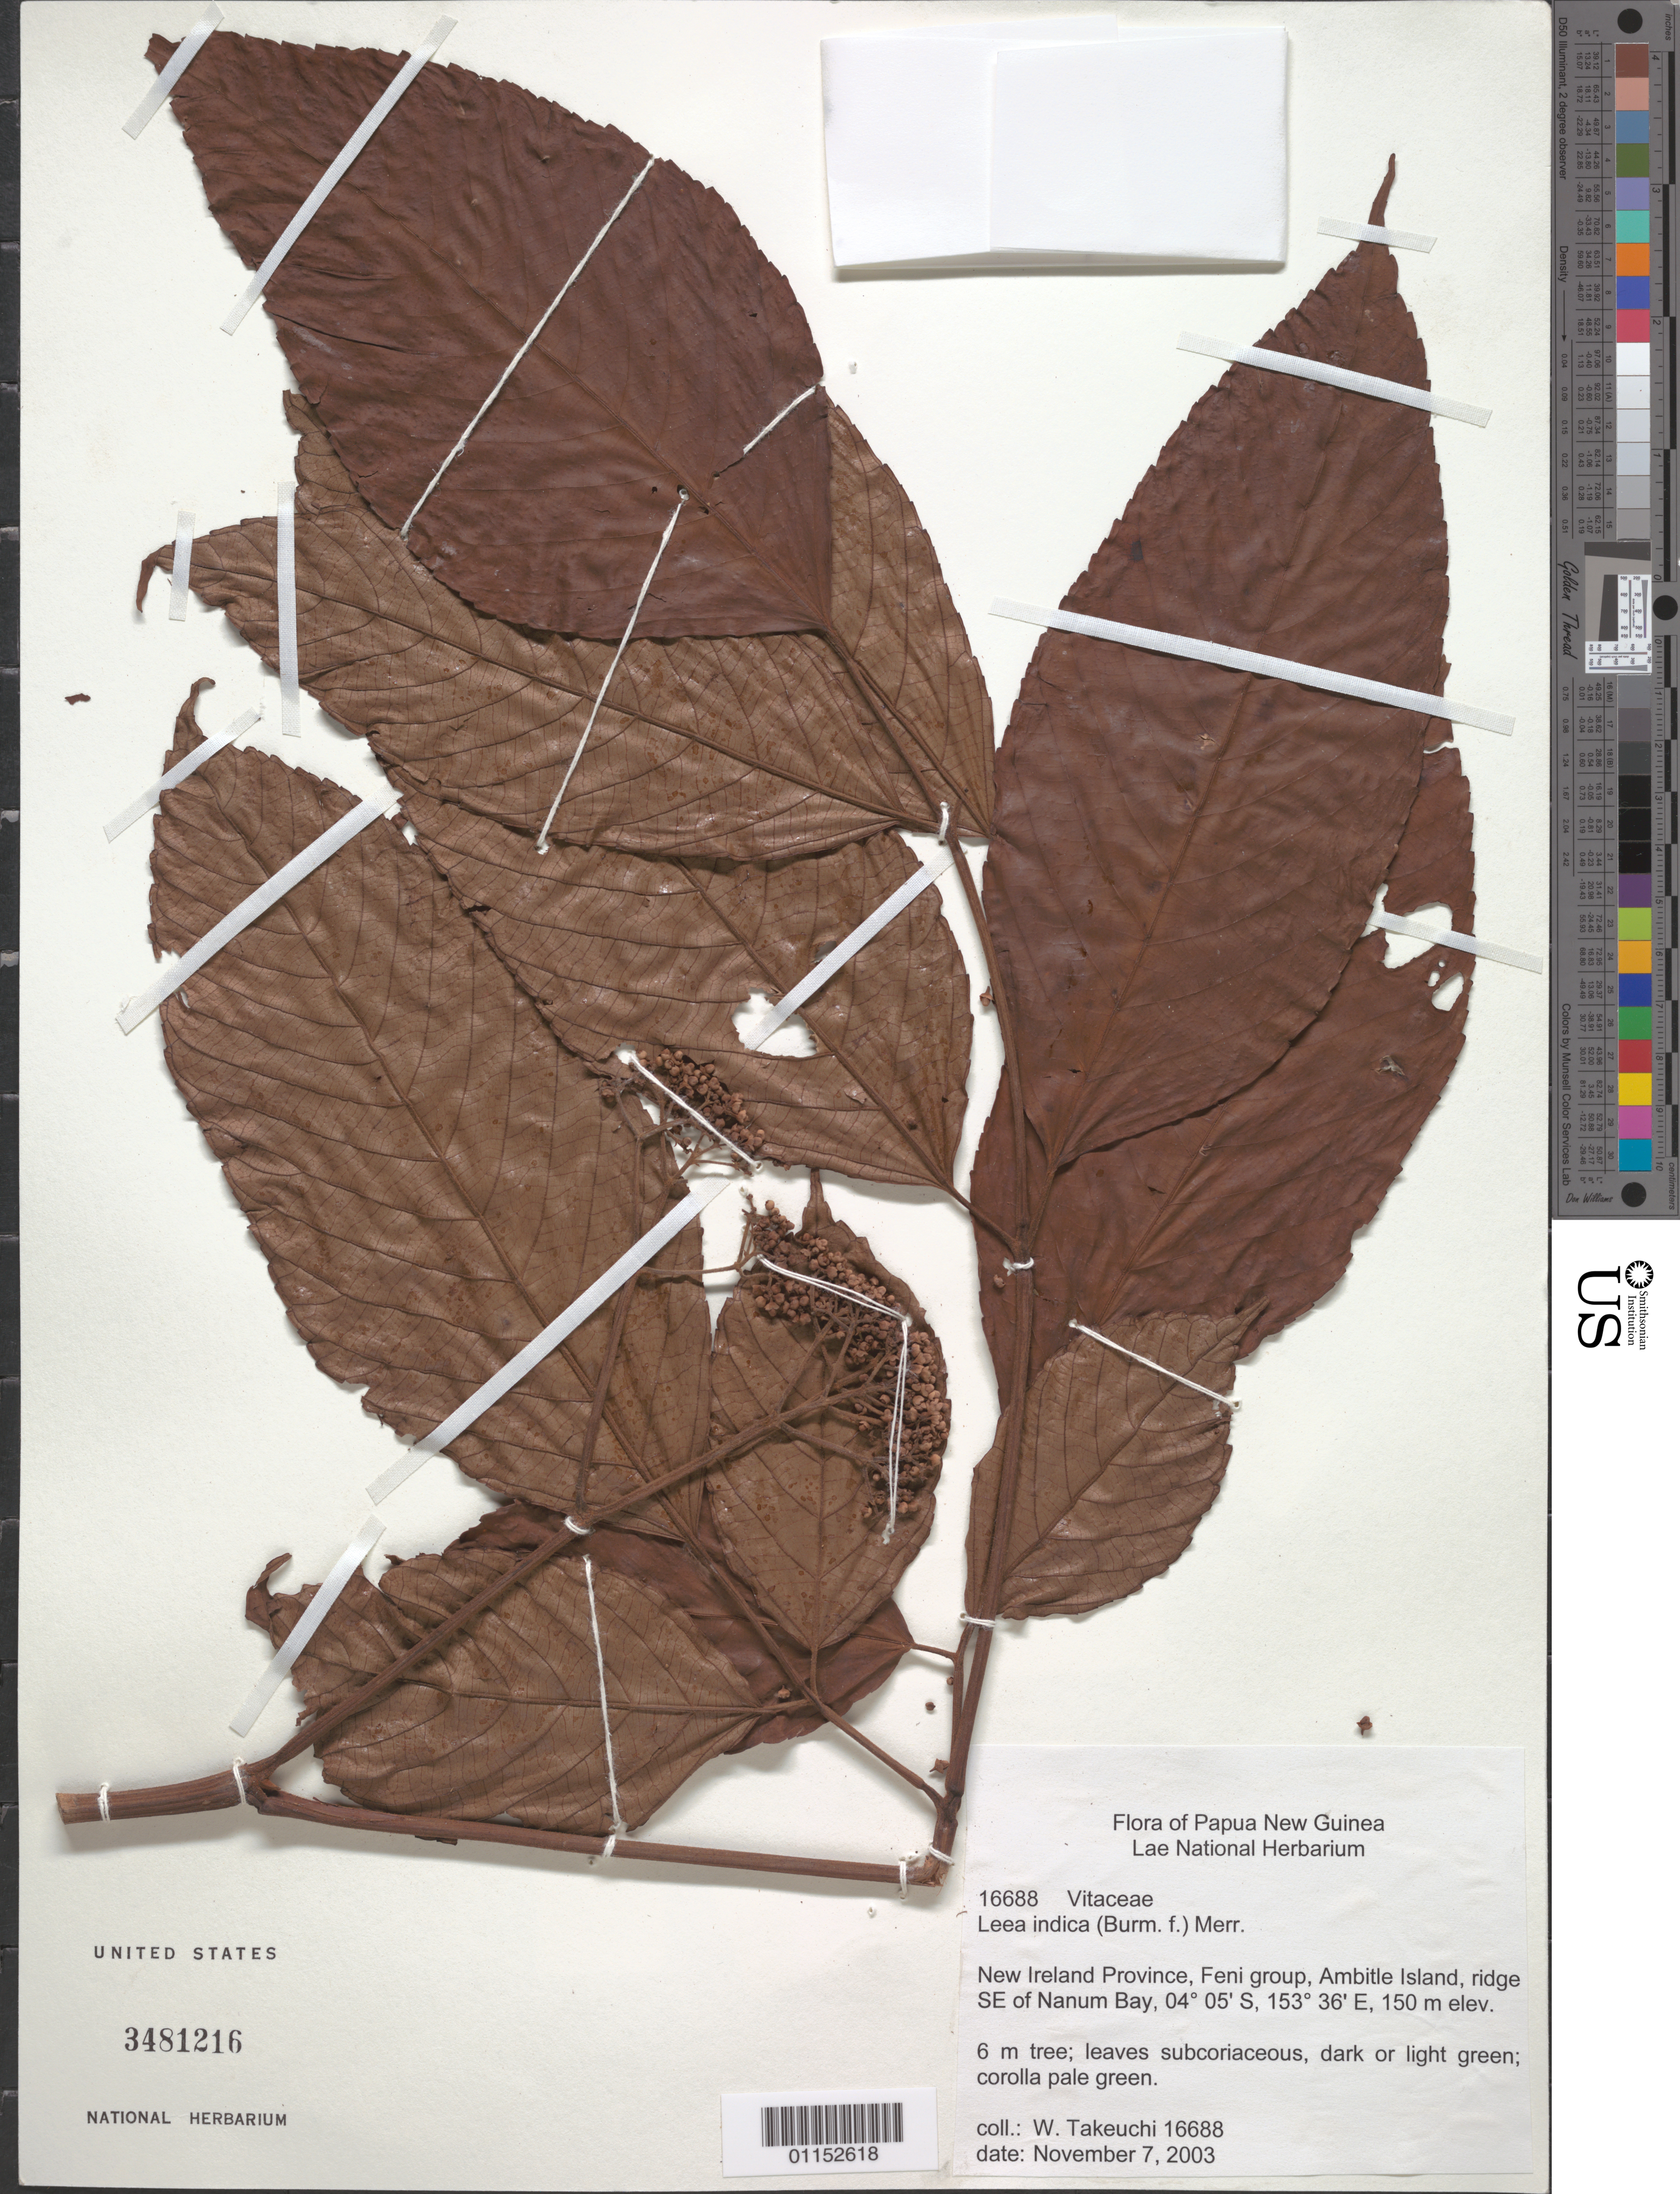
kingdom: Plantae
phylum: Tracheophyta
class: Magnoliopsida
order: Vitales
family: Vitaceae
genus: Leea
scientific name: Leea indica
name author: (Burm. f.) Merr.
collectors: W. N. Takeuchi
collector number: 16688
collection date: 2003-11-07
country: Papua New Guinea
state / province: New Ireland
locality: Feni group, Ambitle Island, ridge SE of Nanum Bay.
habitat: Tree.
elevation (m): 150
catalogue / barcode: US 3481216